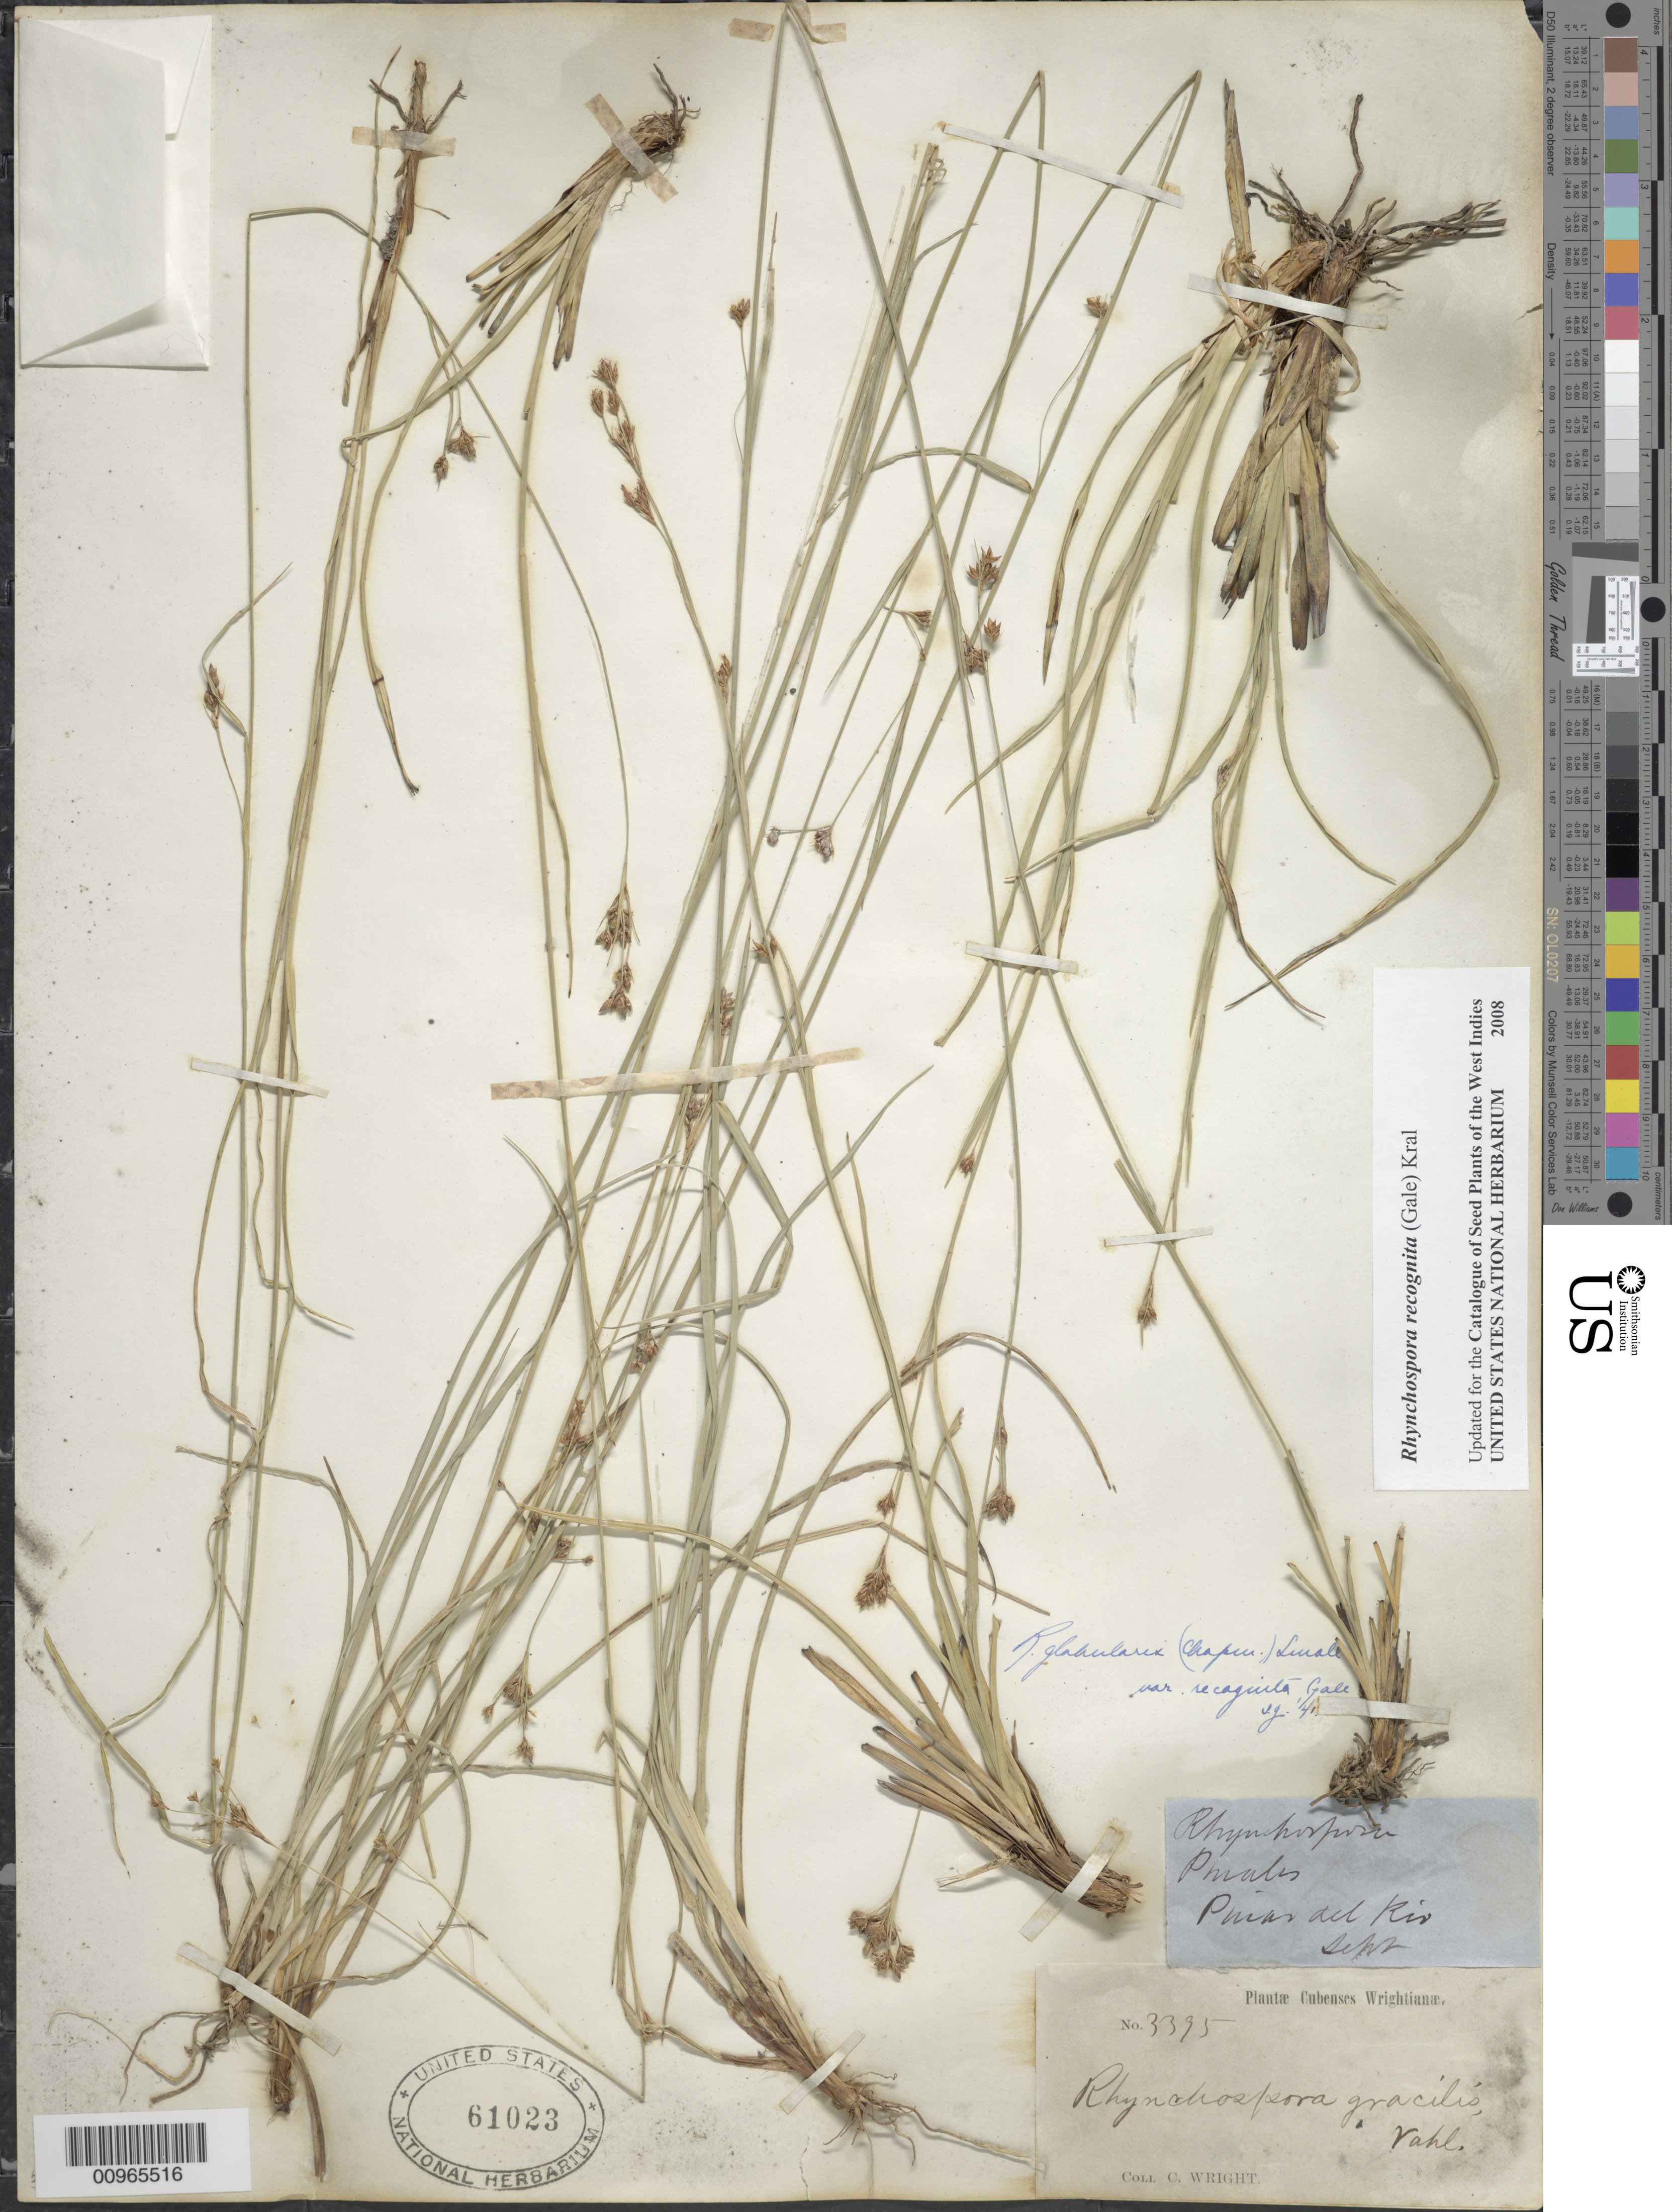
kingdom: Plantae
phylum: Tracheophyta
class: Liliopsida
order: Poales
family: Cyperaceae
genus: Rhynchospora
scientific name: Rhynchospora recognita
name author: (Gale) Kral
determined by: Strong, M. T., (US), Smithsonian Institution - National Museum of Natural History (UNITED STATES)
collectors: C. Wright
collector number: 3395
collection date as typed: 02 Sep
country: Cuba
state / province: Pinar del Rio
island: Cuba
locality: Pinales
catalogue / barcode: US 61023